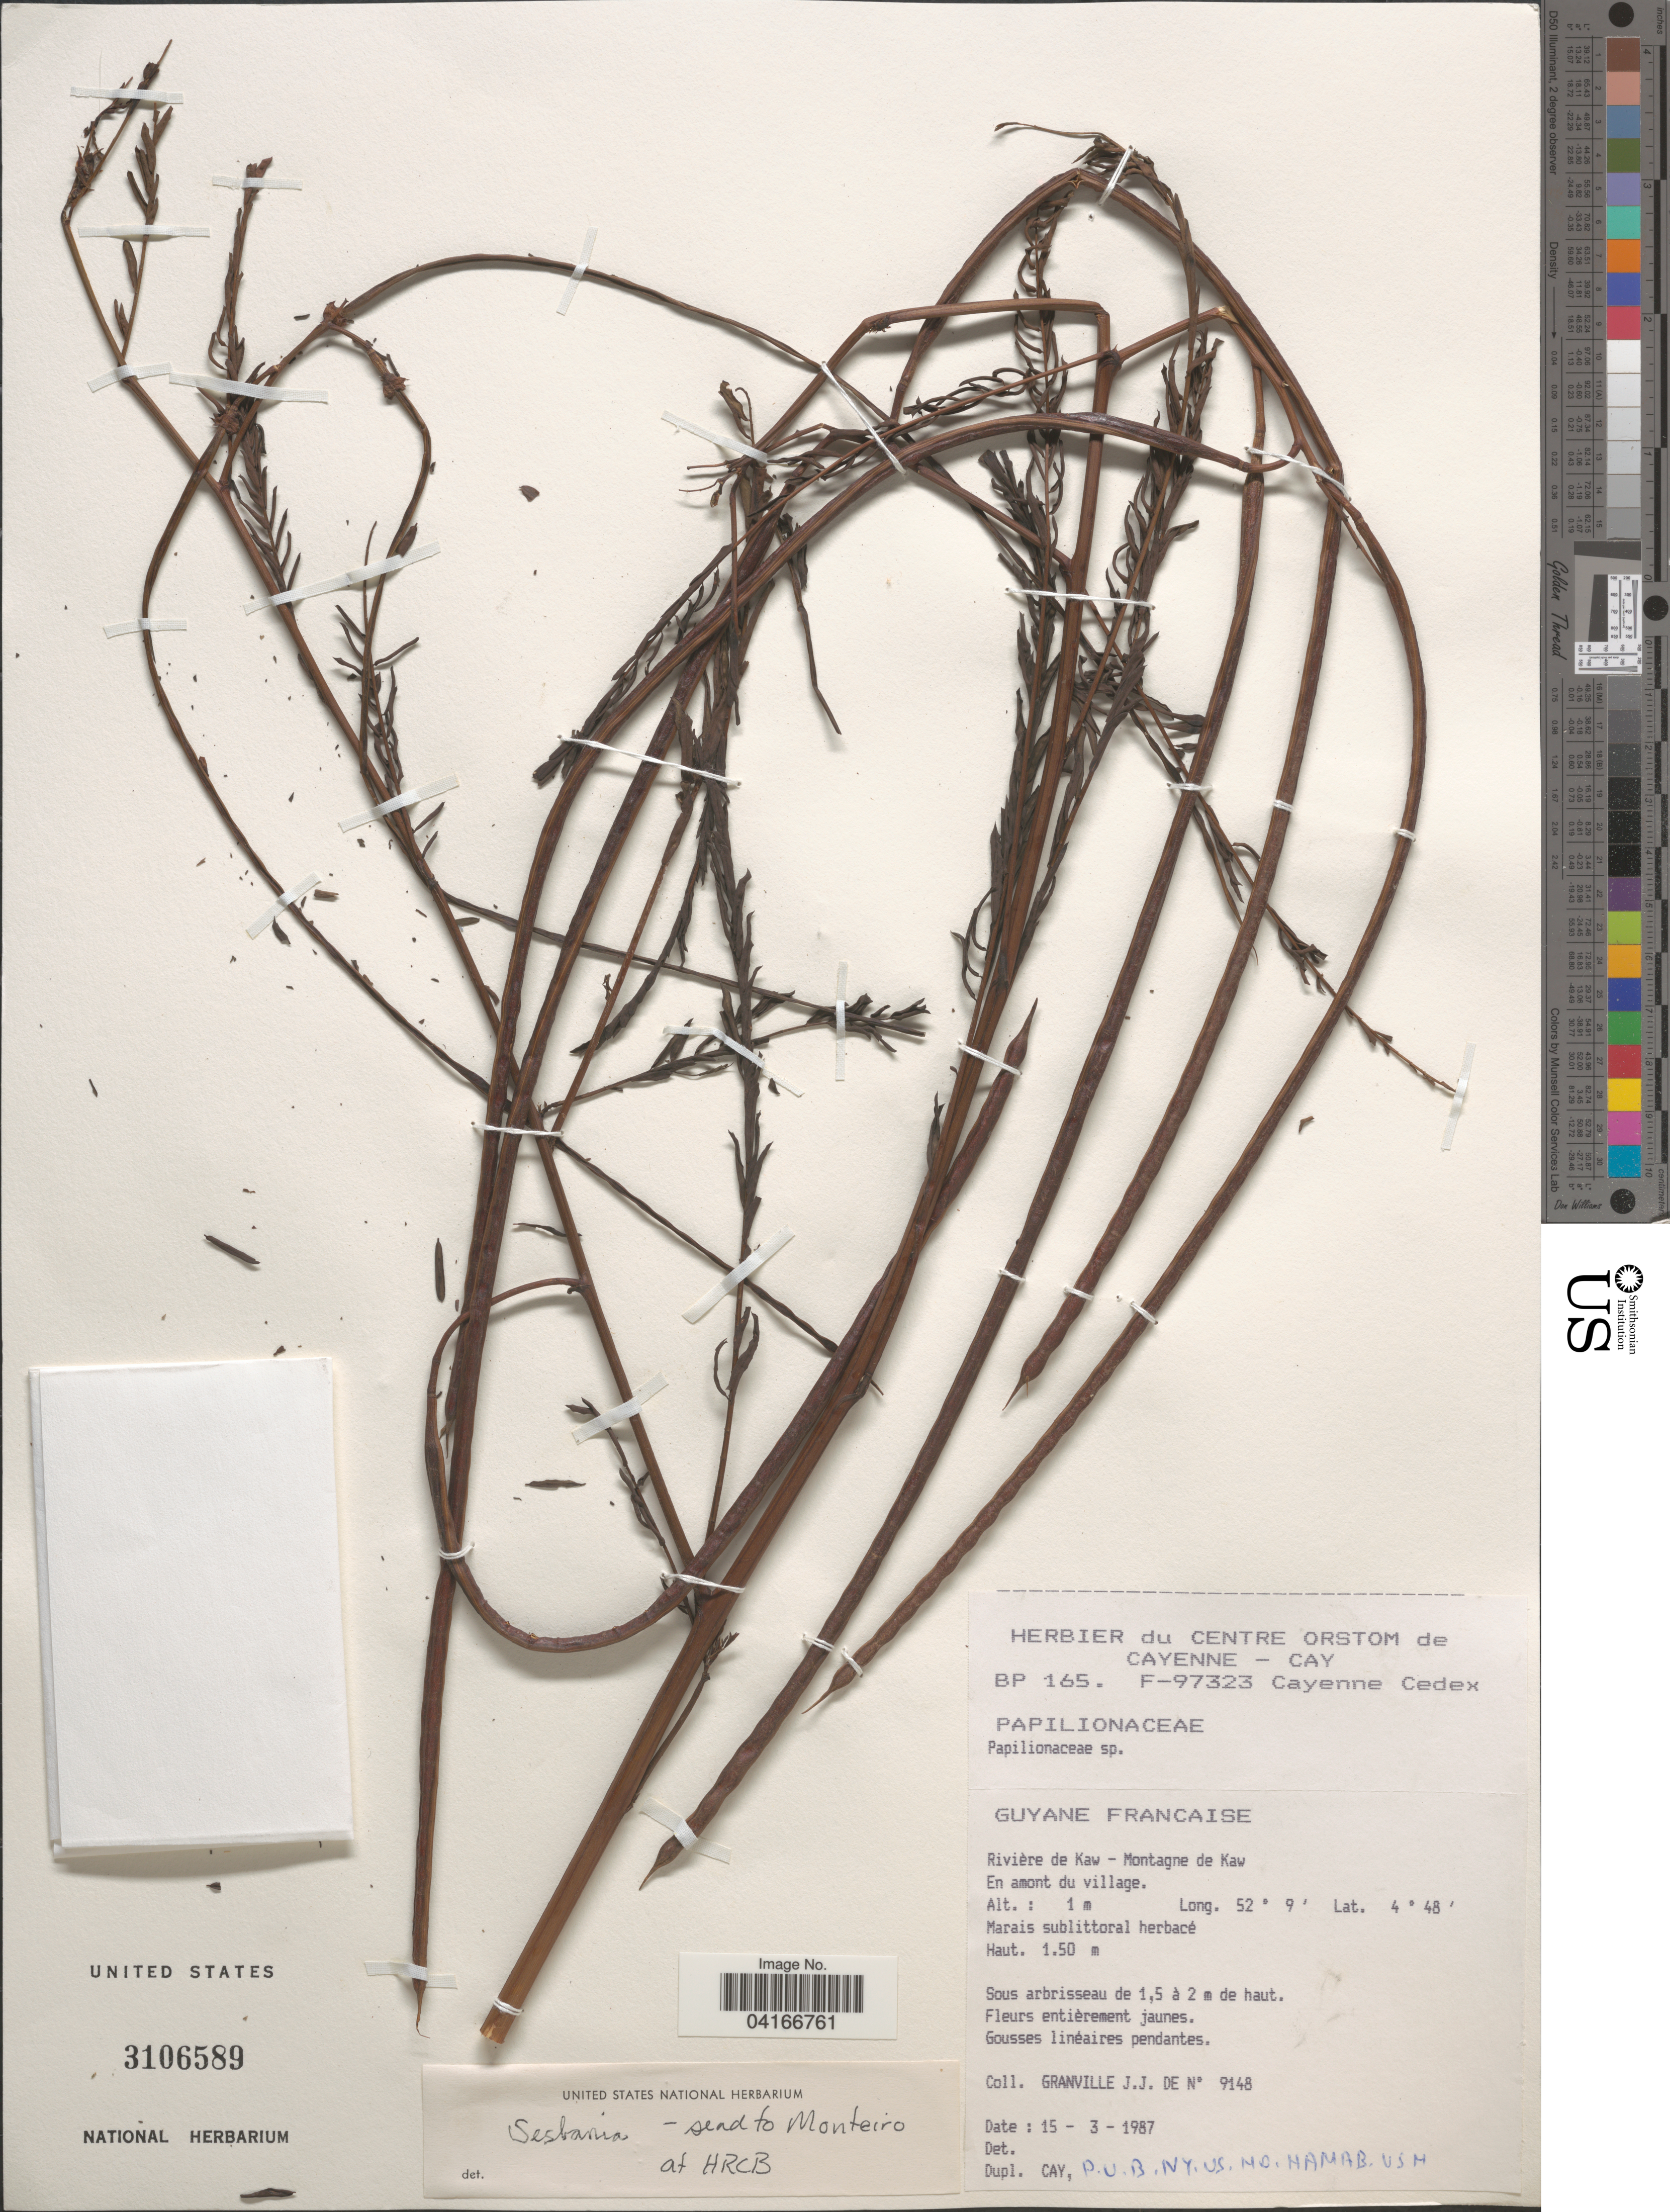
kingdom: Plantae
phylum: Tracheophyta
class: Magnoliopsida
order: Fabales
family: Fabaceae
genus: Sesbania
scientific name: Sesbania exasperata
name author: Kunth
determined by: Farruggia, F.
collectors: J.-J. de Granville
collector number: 9148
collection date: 1987-03-15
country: French Guiana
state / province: Cayenne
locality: Guyane Francaise. Rivière de Kaw - Montagne de Kaw. En amont du village.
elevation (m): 1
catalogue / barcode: US 3106589